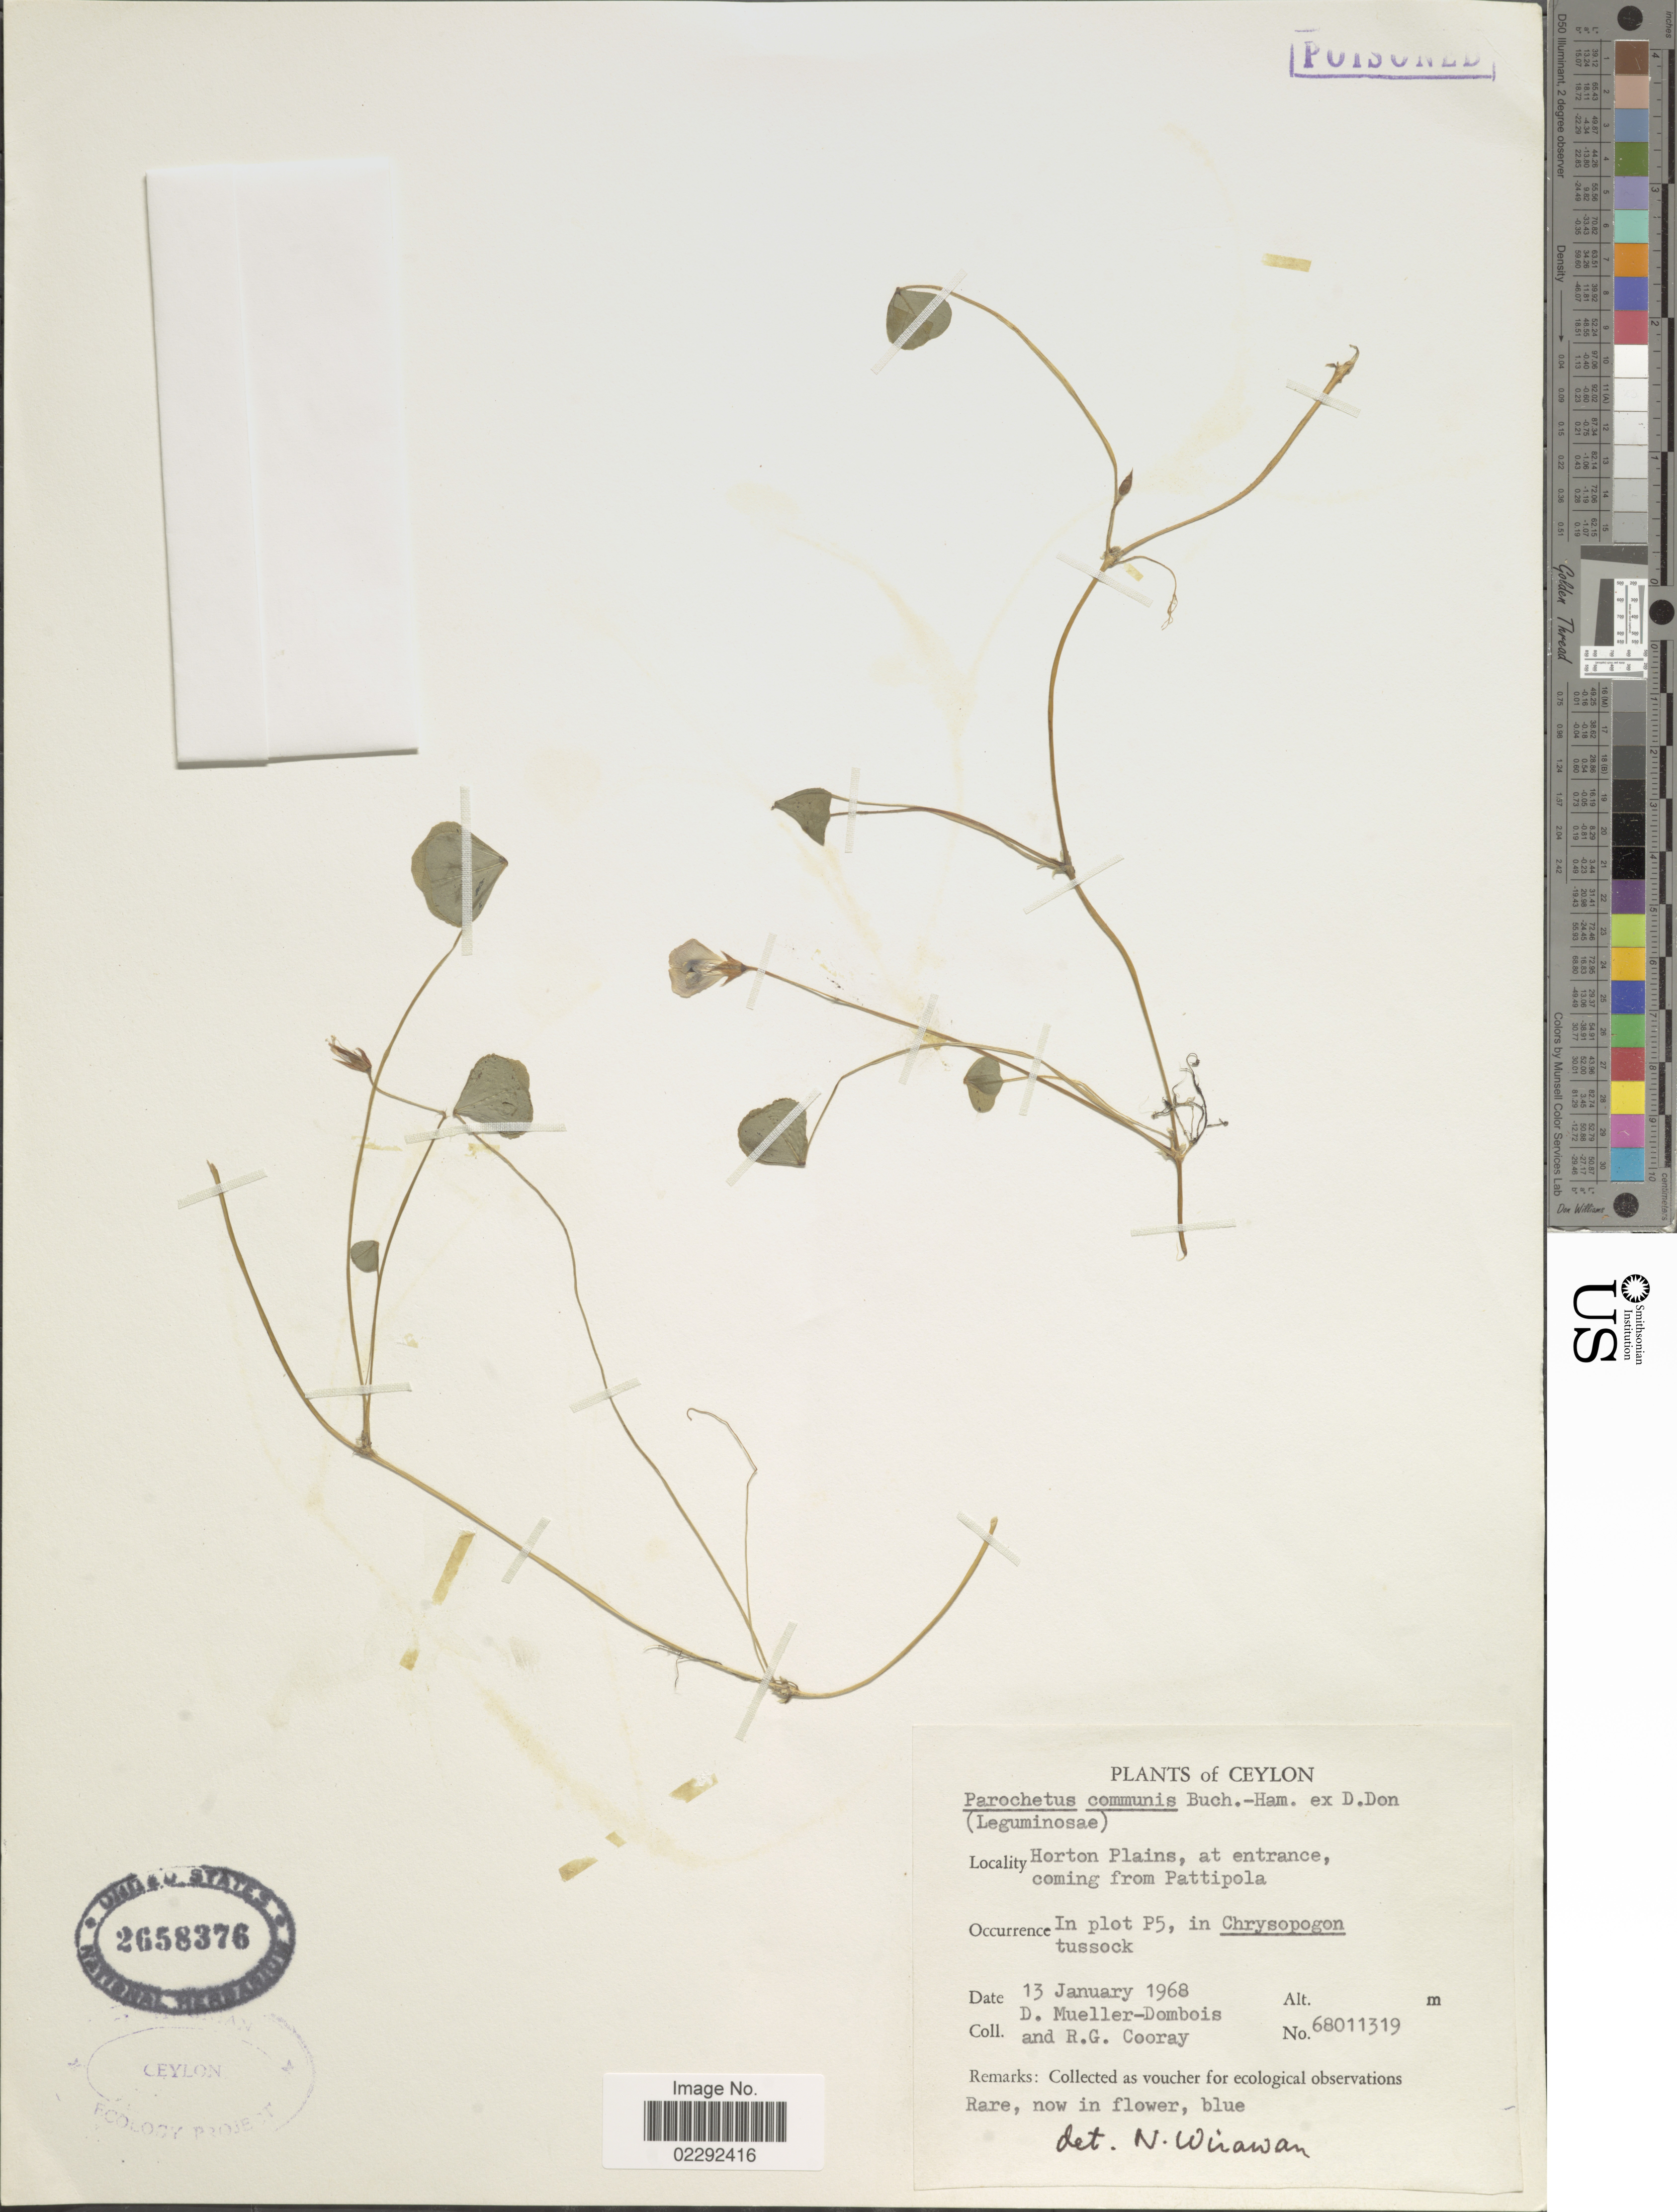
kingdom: Plantae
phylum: Tracheophyta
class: Magnoliopsida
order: Fabales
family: Fabaceae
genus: Parochetus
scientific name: Parochetus communis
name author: Buch.-Ham. ex D. Don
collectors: D. Mueller-Dombois & R. Cooray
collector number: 68011319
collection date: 1968-01-13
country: Sri Lanka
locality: Ceylon. Horton Plains, at entrance, coming from Pattipola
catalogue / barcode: US 2658376